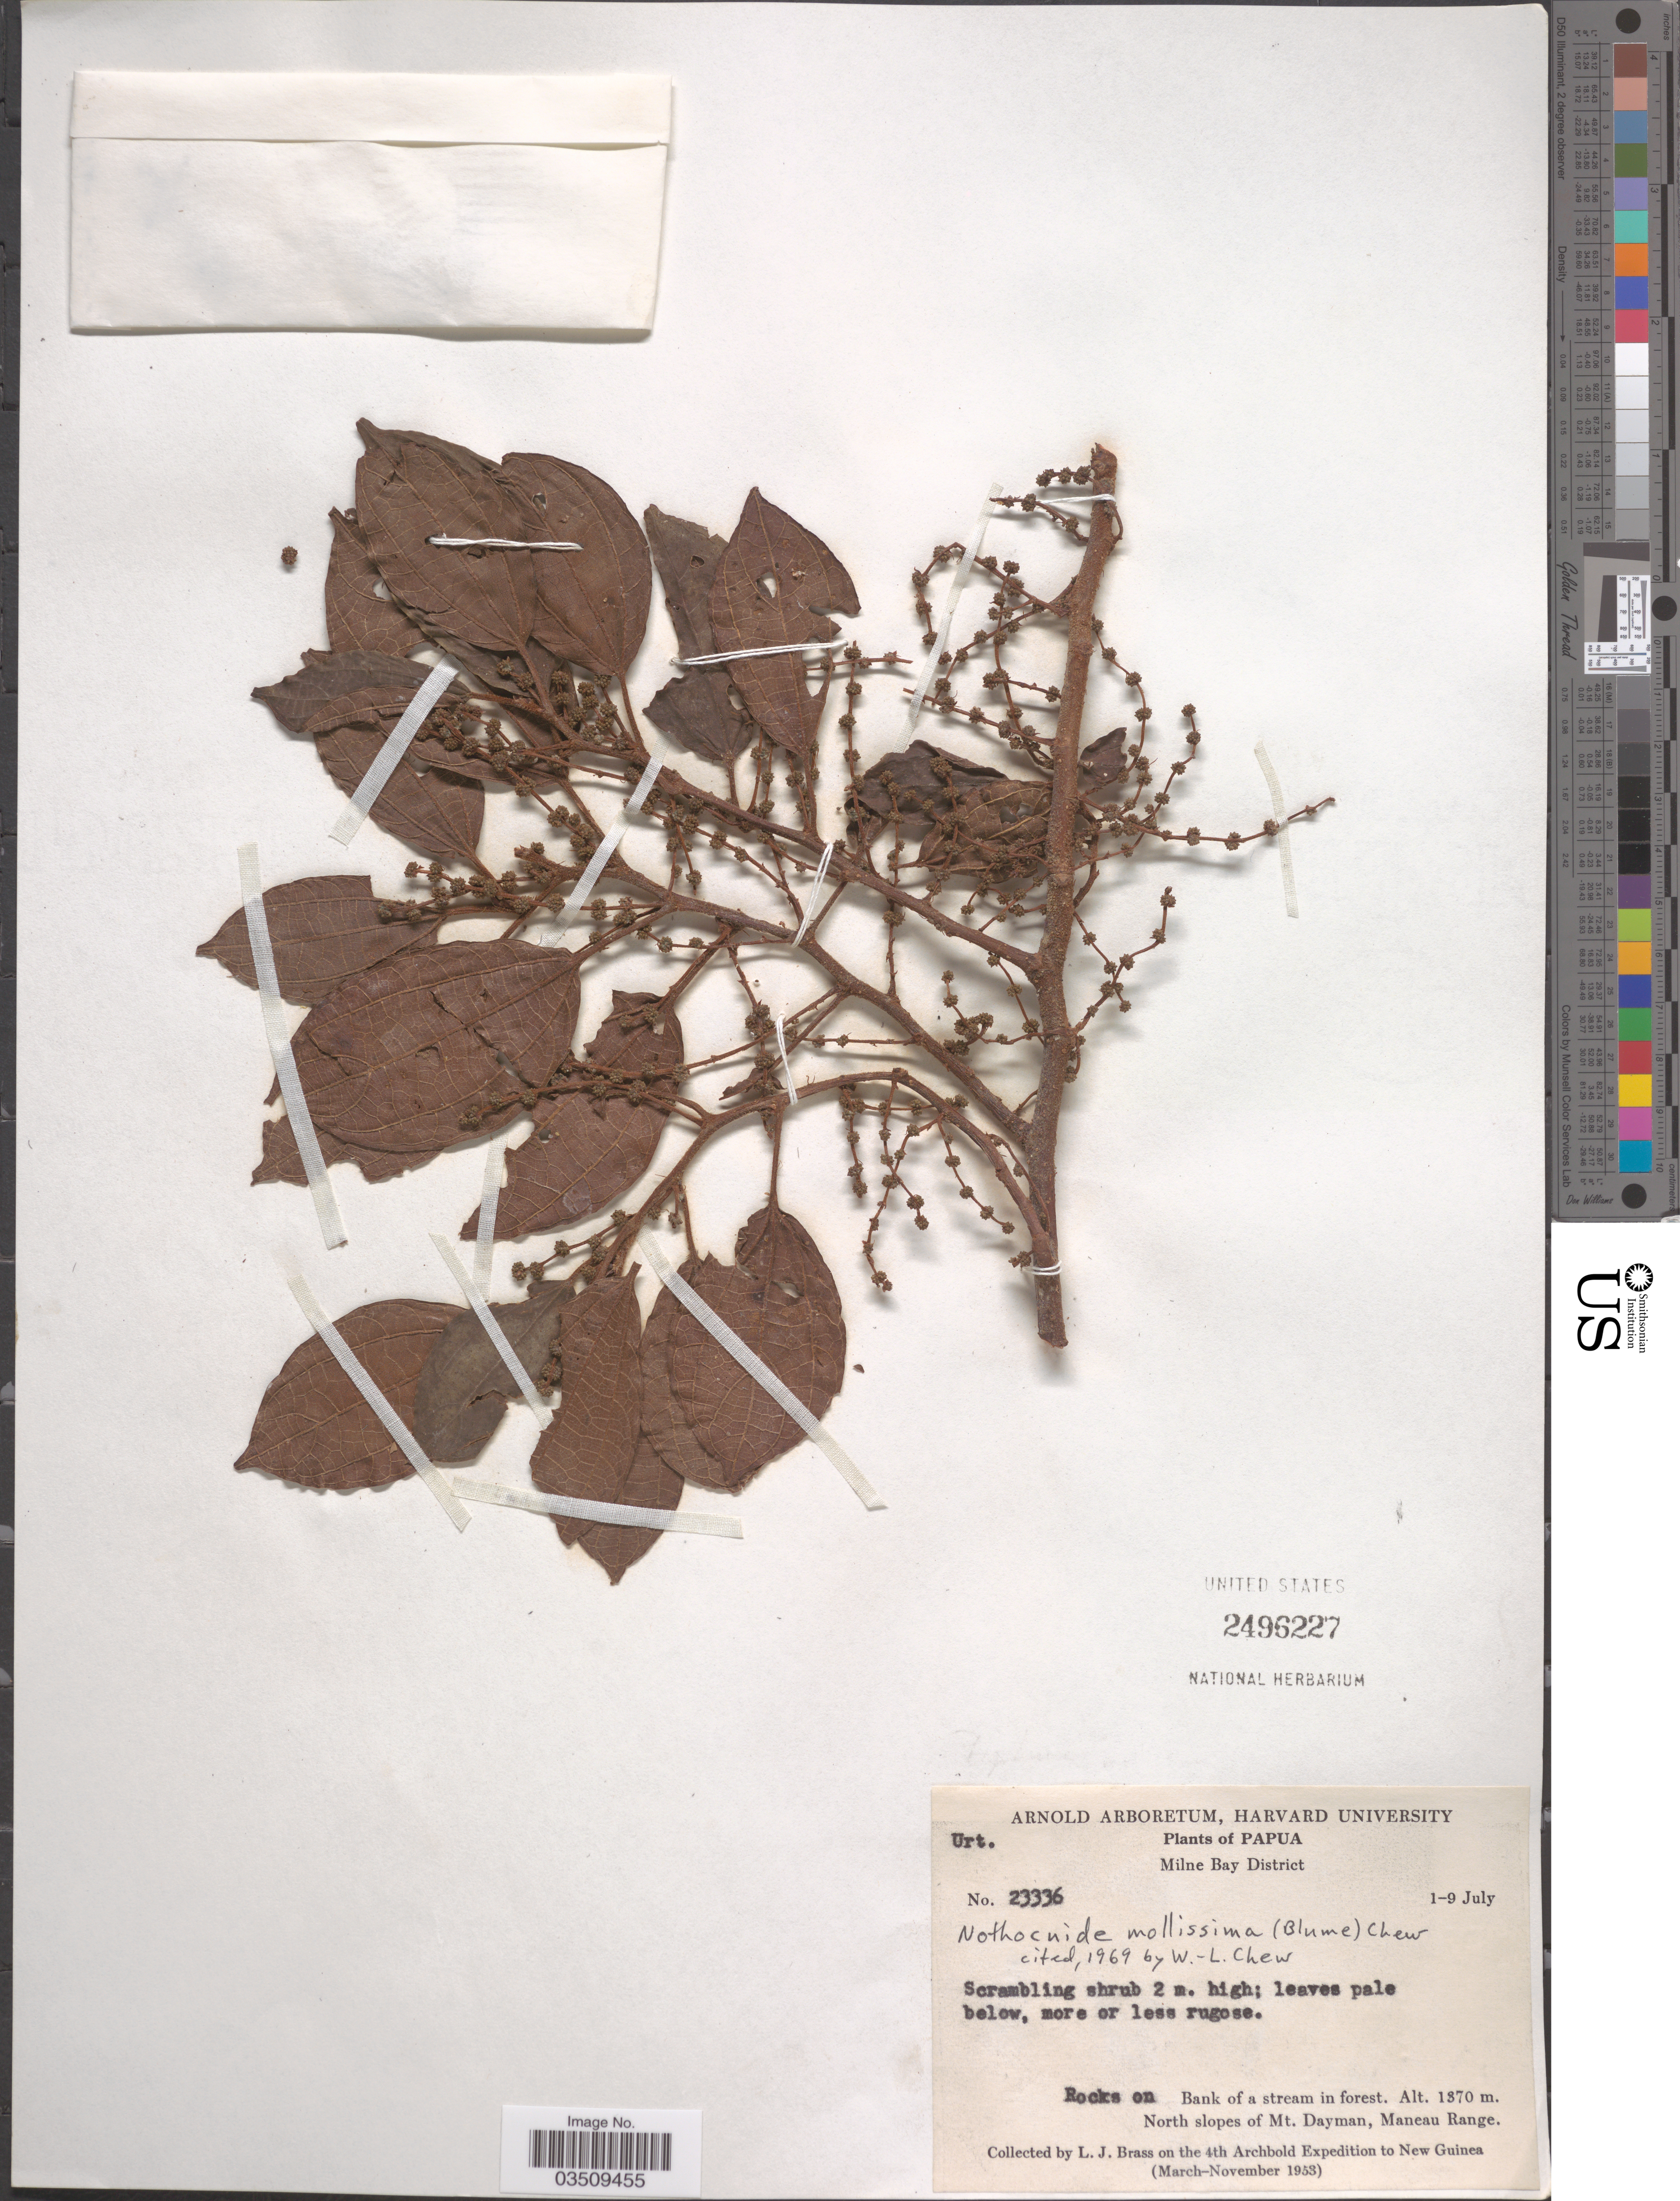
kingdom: Plantae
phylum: Tracheophyta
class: Magnoliopsida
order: Rosales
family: Urticaceae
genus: Nothocnide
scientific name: Nothocnide mollissima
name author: (Blume) Chew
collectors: L. J. Brass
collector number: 23336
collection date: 1953-07-01/1953-07-09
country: Papua New Guinea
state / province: Milne Bay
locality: Milne Bay District. North slopes of Mt. Dayman, Maneau Range. New Guinea.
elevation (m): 1370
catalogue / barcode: US 2496227